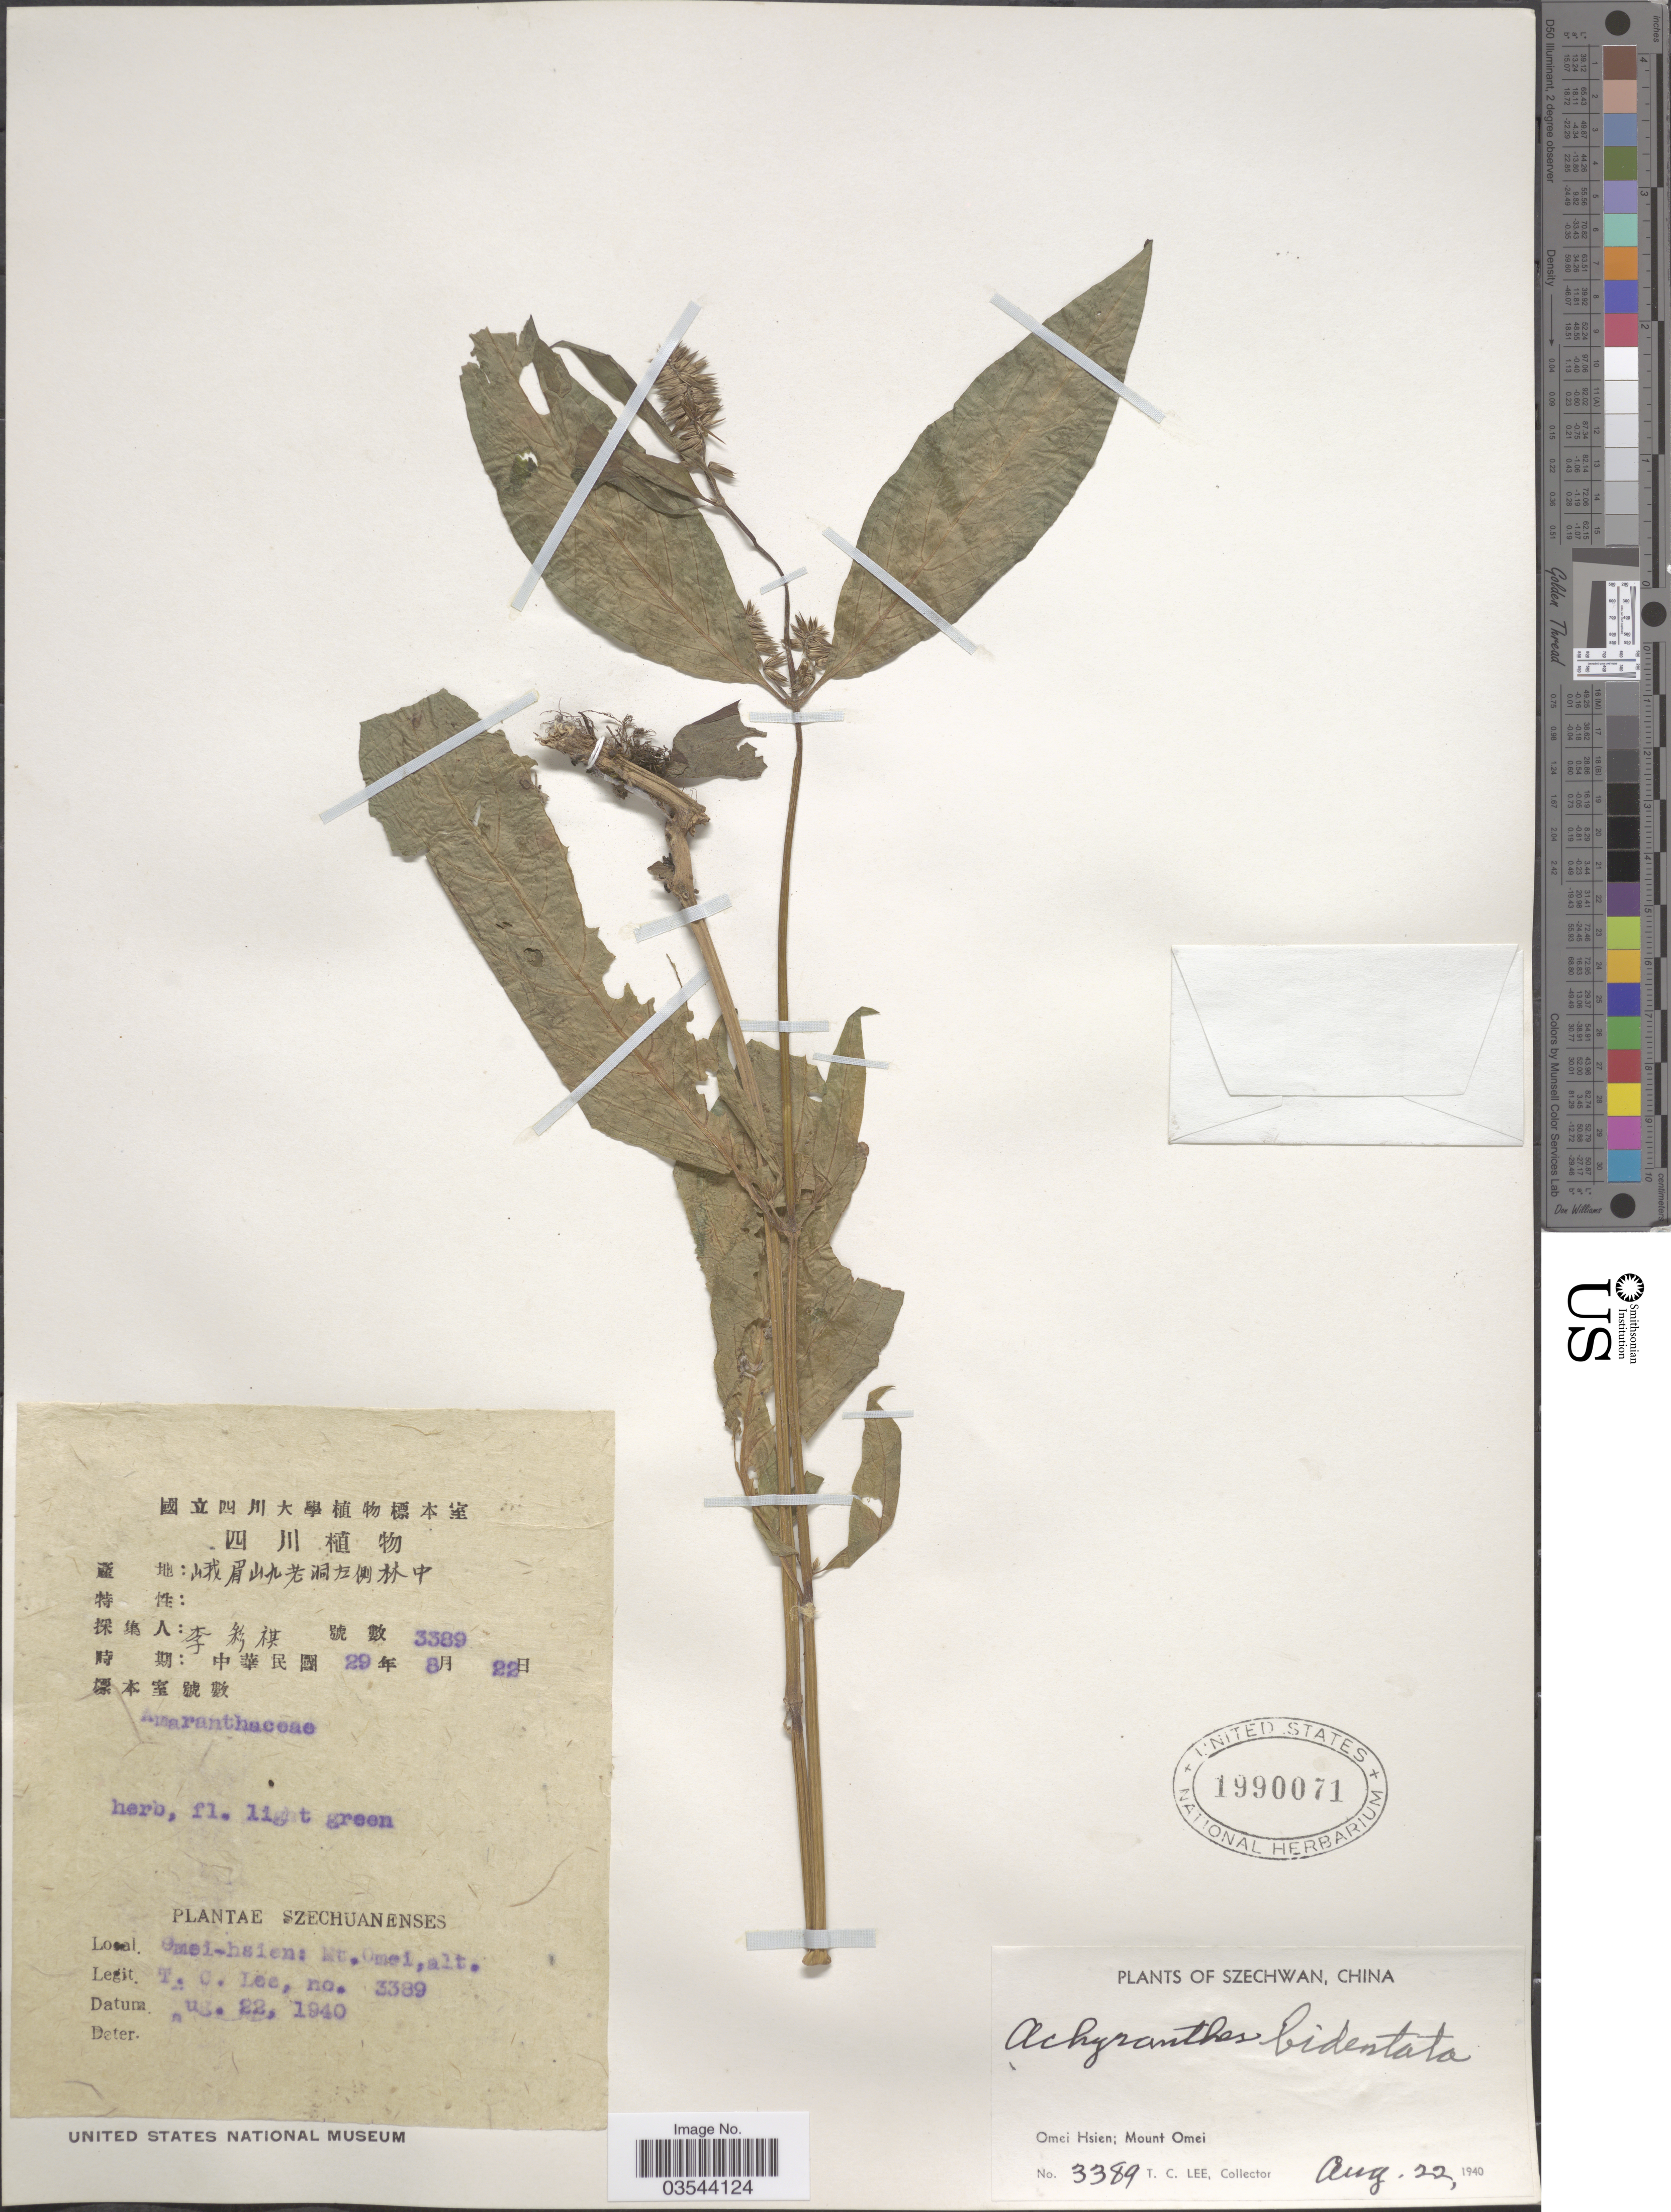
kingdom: Plantae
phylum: Tracheophyta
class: Magnoliopsida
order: Caryophyllales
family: Amaranthaceae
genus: Achyranthes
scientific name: Achyranthes bidentata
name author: Blume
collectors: T. Lee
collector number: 3389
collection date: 1940-08-22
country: China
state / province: Sichuan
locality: Szechwan. Omei-Hsien; Mount Omei.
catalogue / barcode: US 1990071